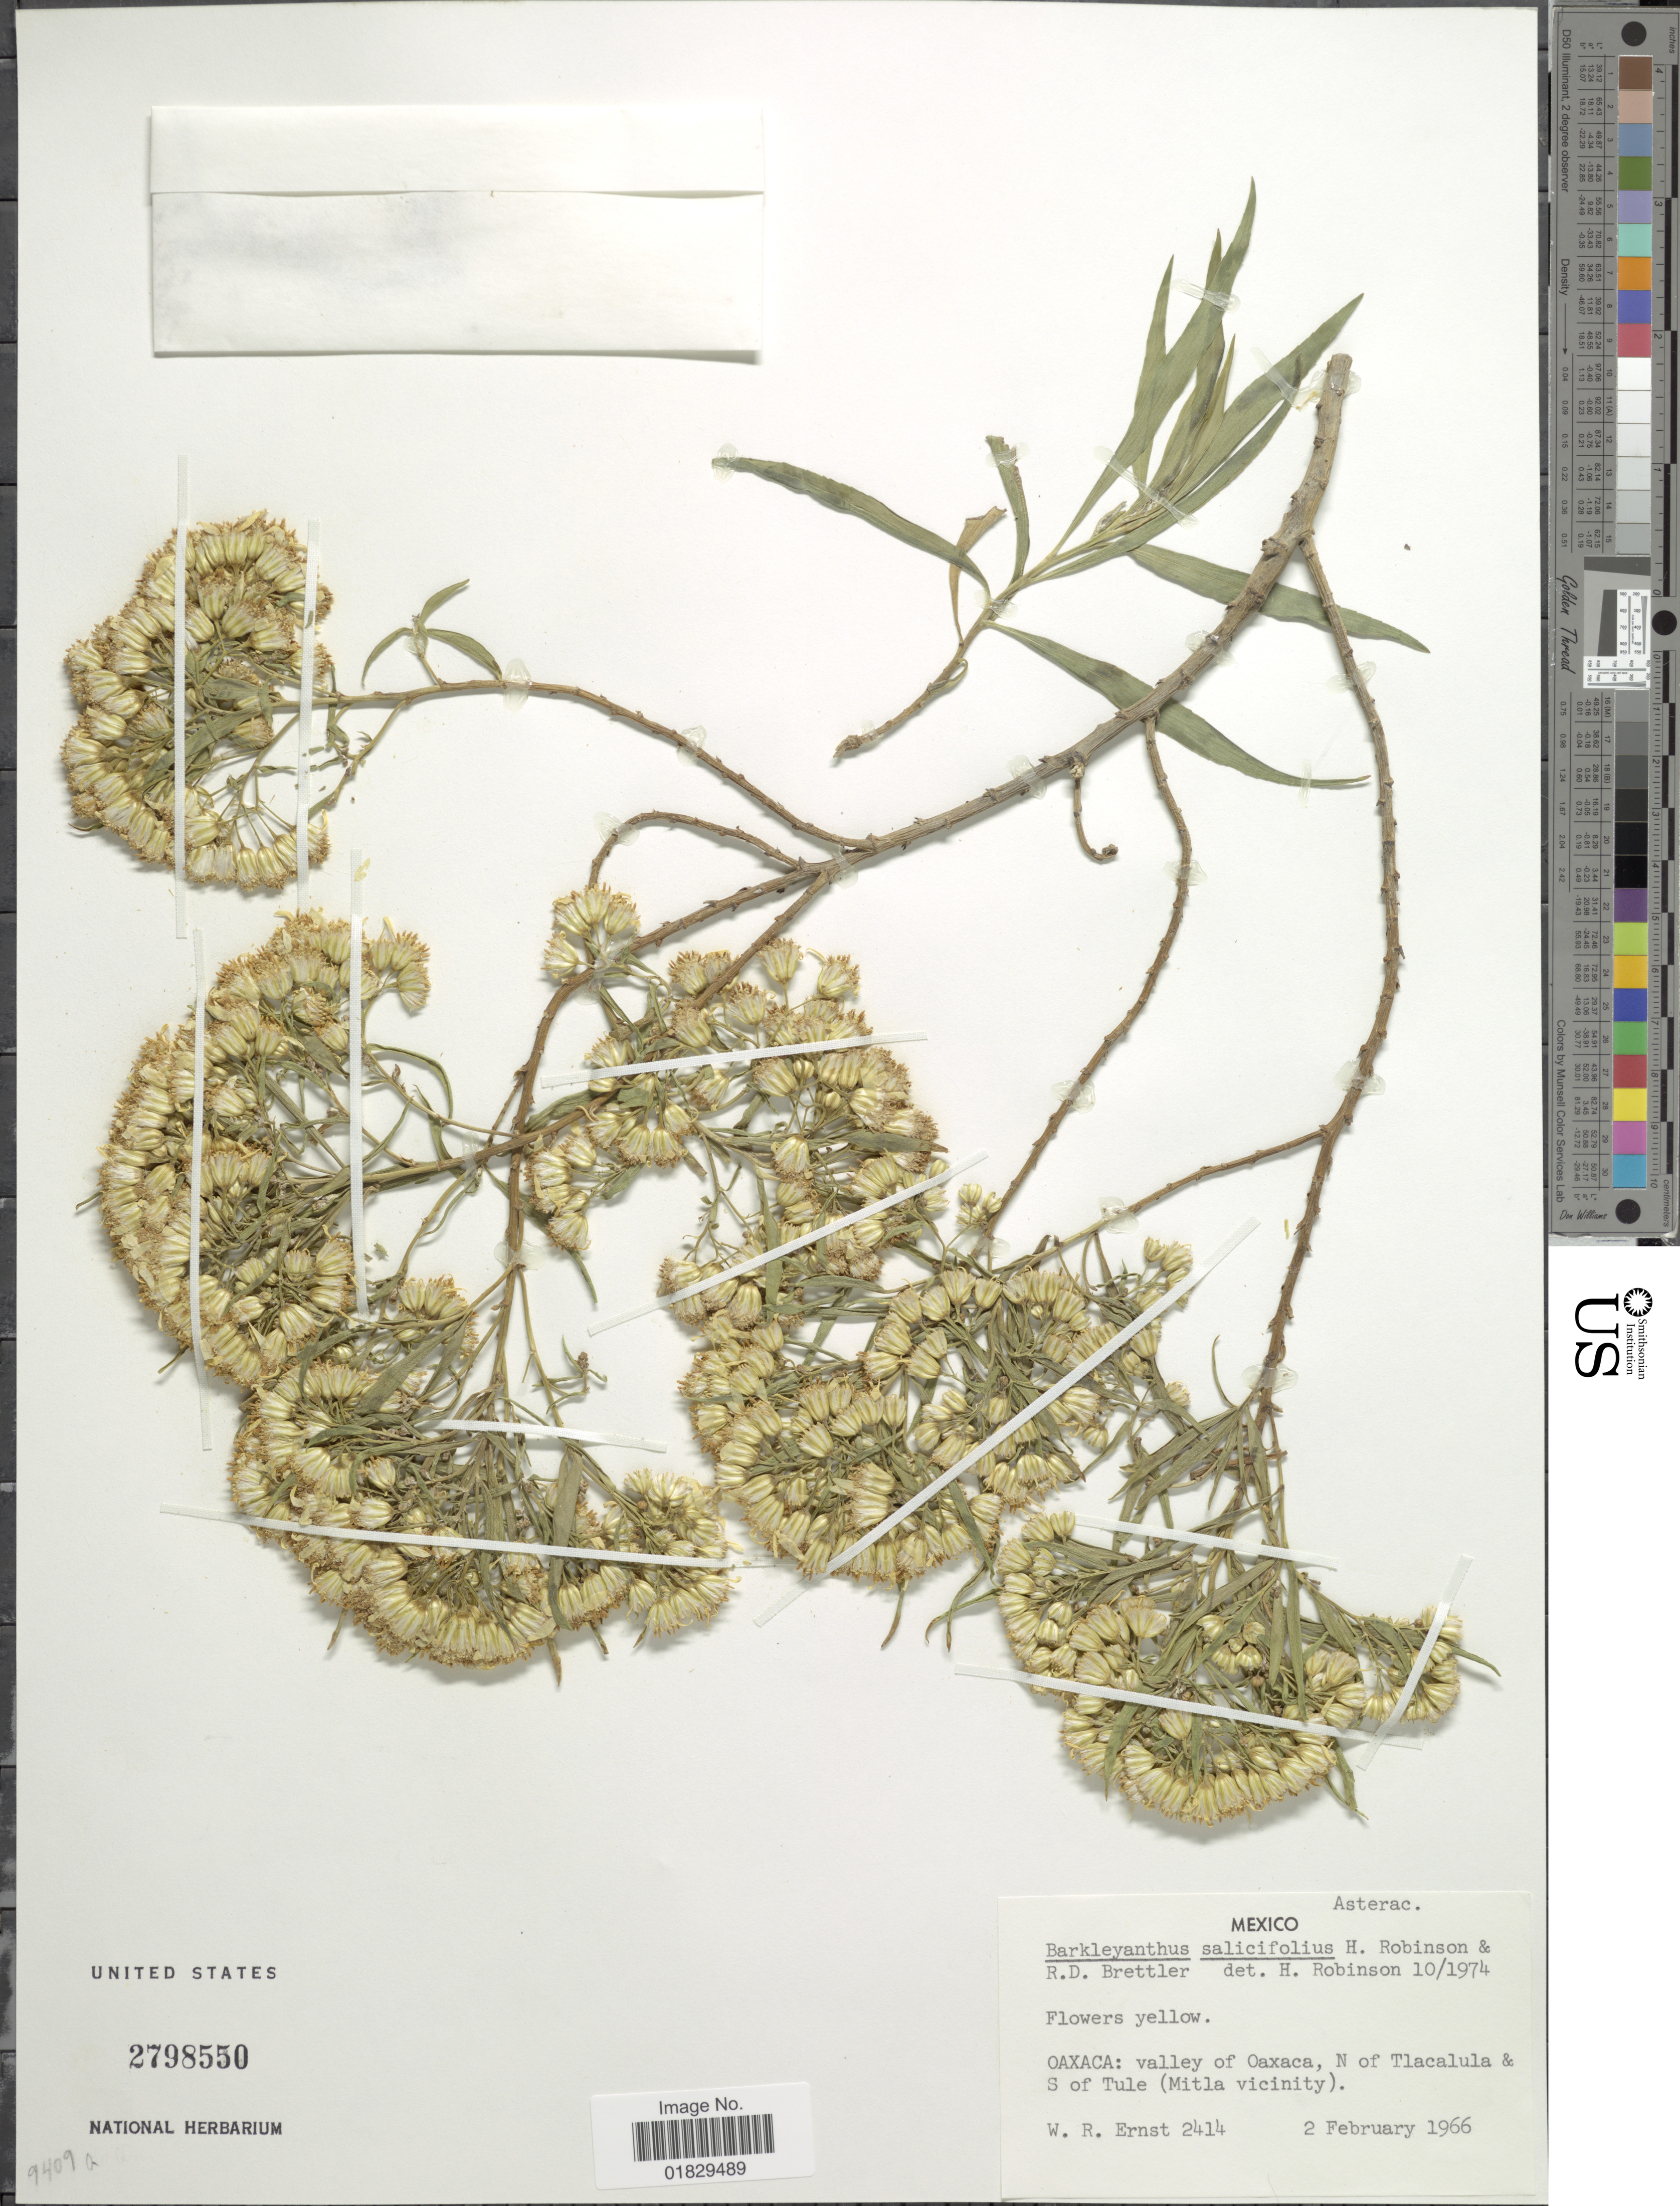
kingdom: Plantae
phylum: Tracheophyta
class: Magnoliopsida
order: Asterales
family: Asteraceae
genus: Barkleyanthus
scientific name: Barkleyanthus salicifolius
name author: (Kunth) H. Rob. & Brettell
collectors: W. R. Ernst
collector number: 2414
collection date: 1966-02-02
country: Mexico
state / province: Oaxaca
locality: Oaxaca: valley of Oaxaca, N of Tlacalula & S of Tule (Mitla vicinity)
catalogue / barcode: US 2798550